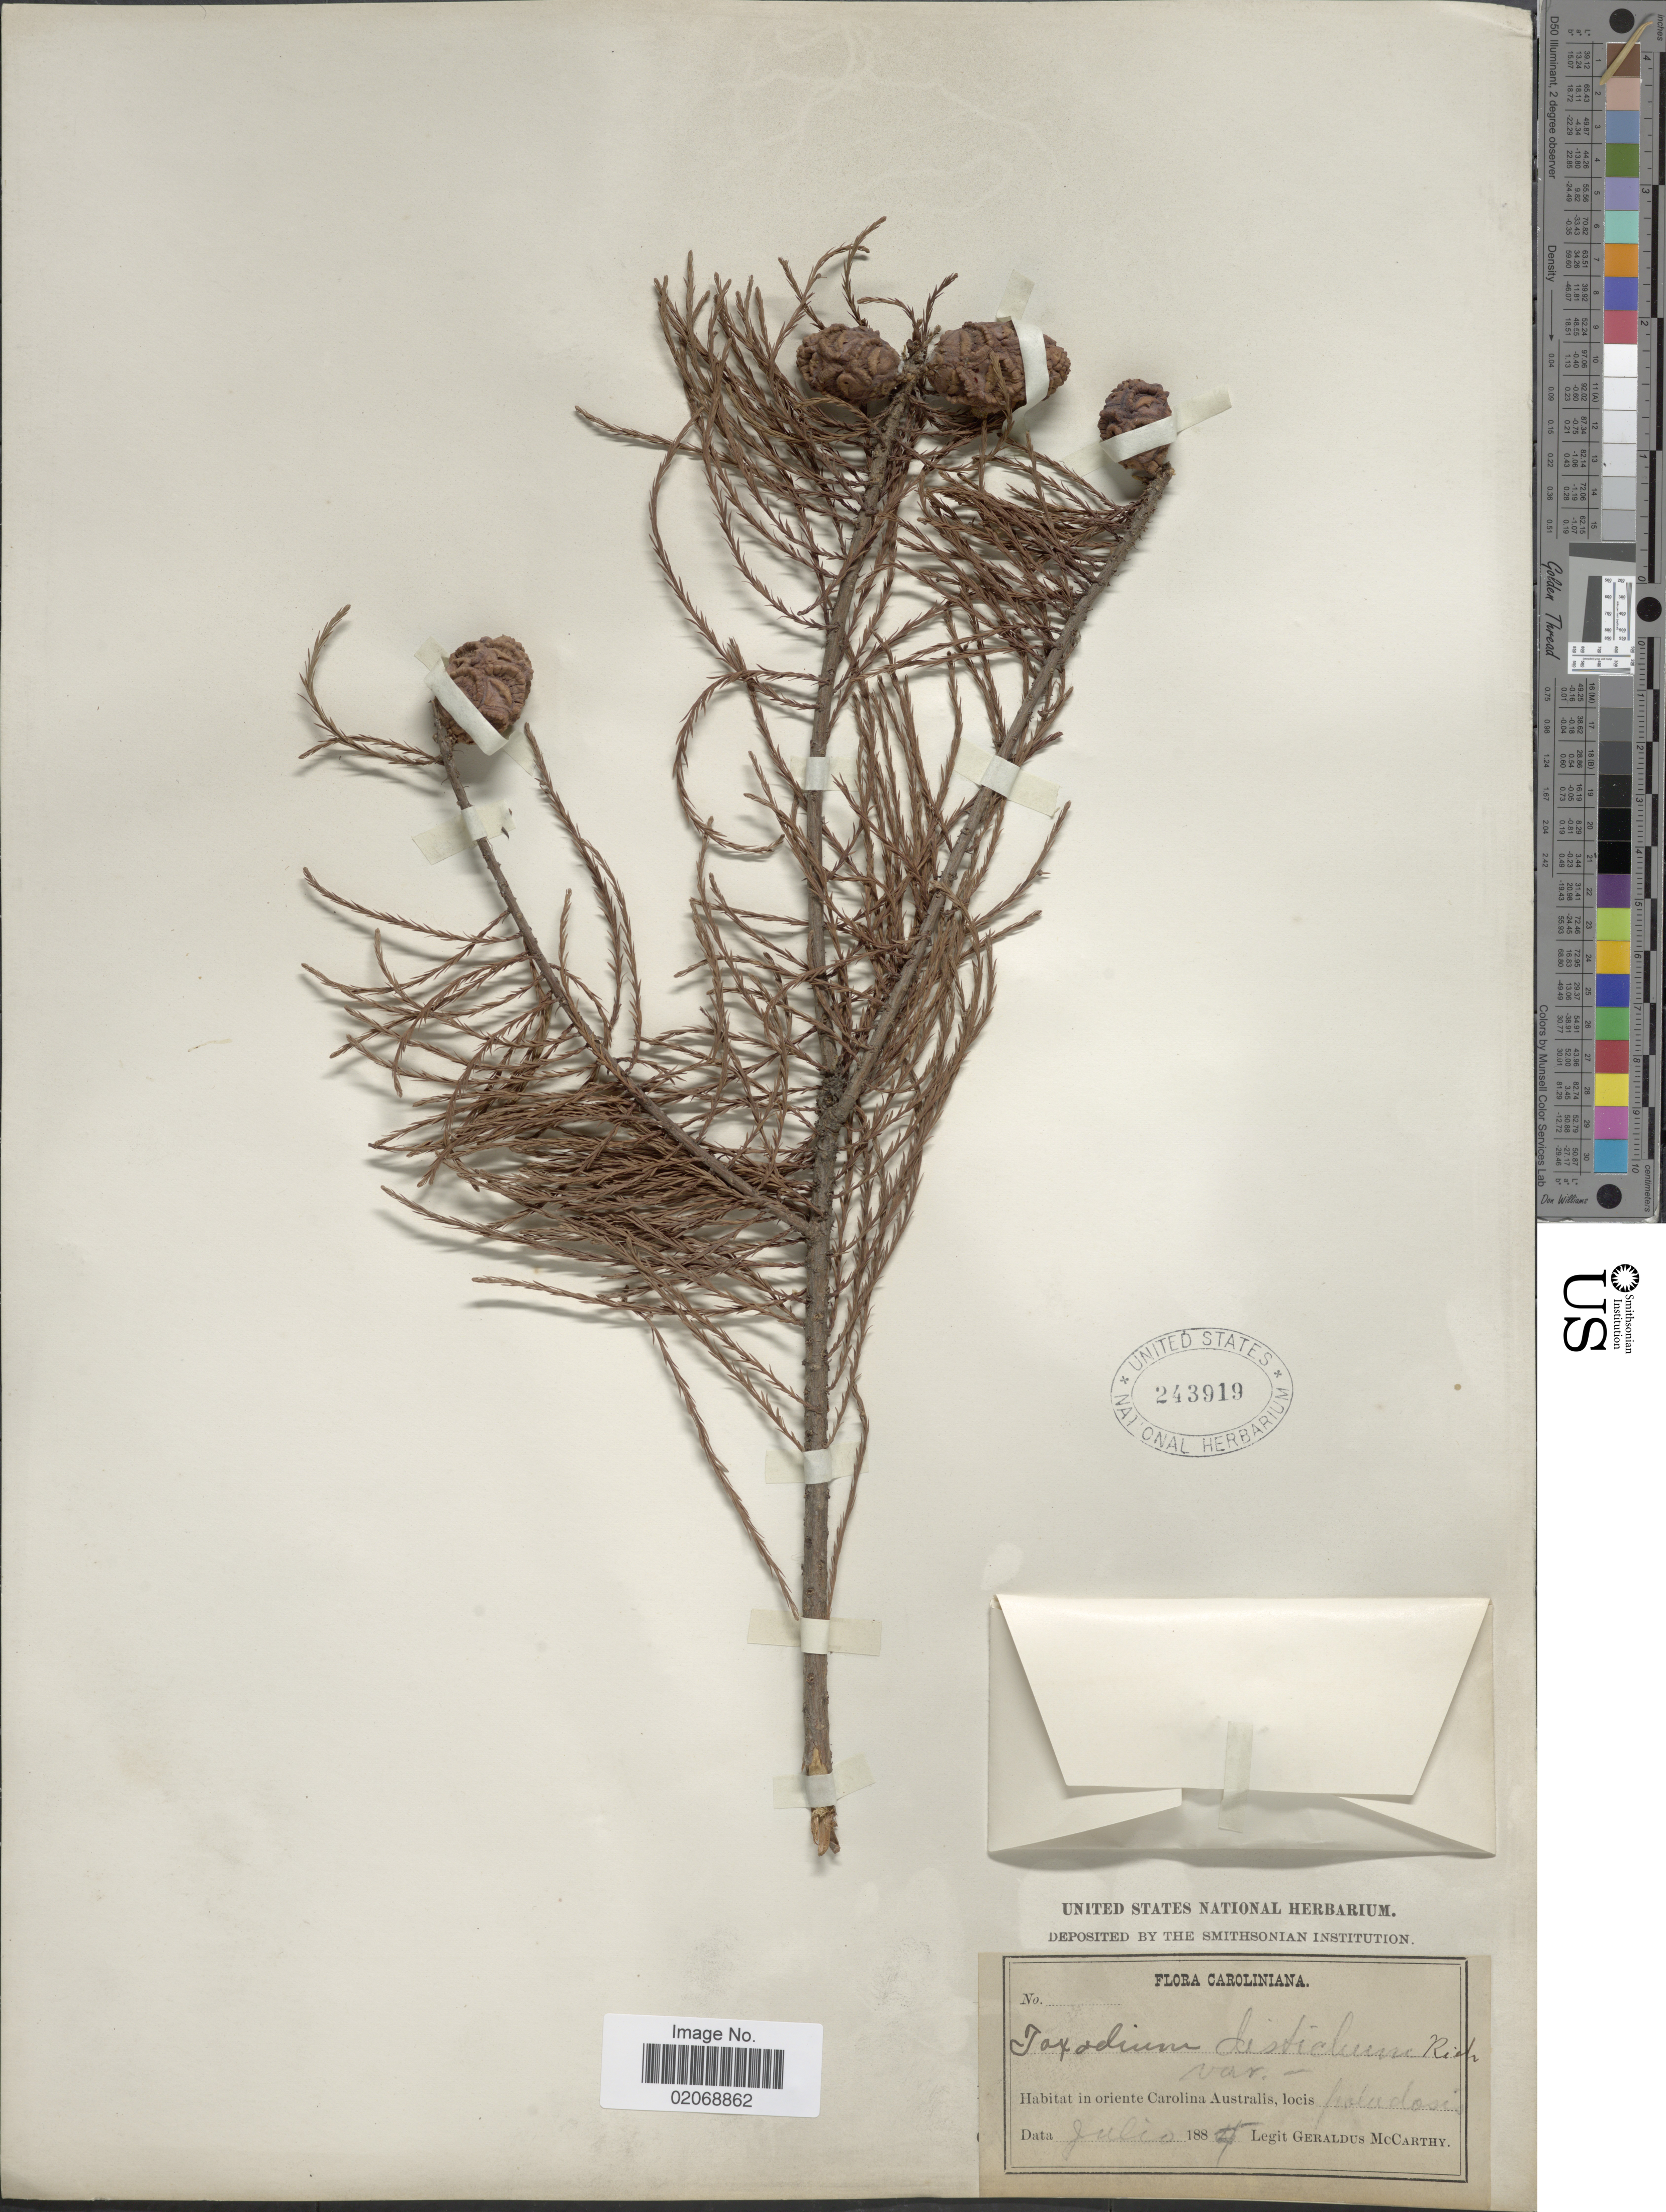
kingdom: Plantae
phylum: Tracheophyta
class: Pinopsida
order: Pinales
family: Cupressaceae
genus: Taxodium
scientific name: Taxodium ascendens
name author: Brongn.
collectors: M. McCarthy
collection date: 1887-07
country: United States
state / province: South Carolina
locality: Carolina Australis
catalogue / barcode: US 243919